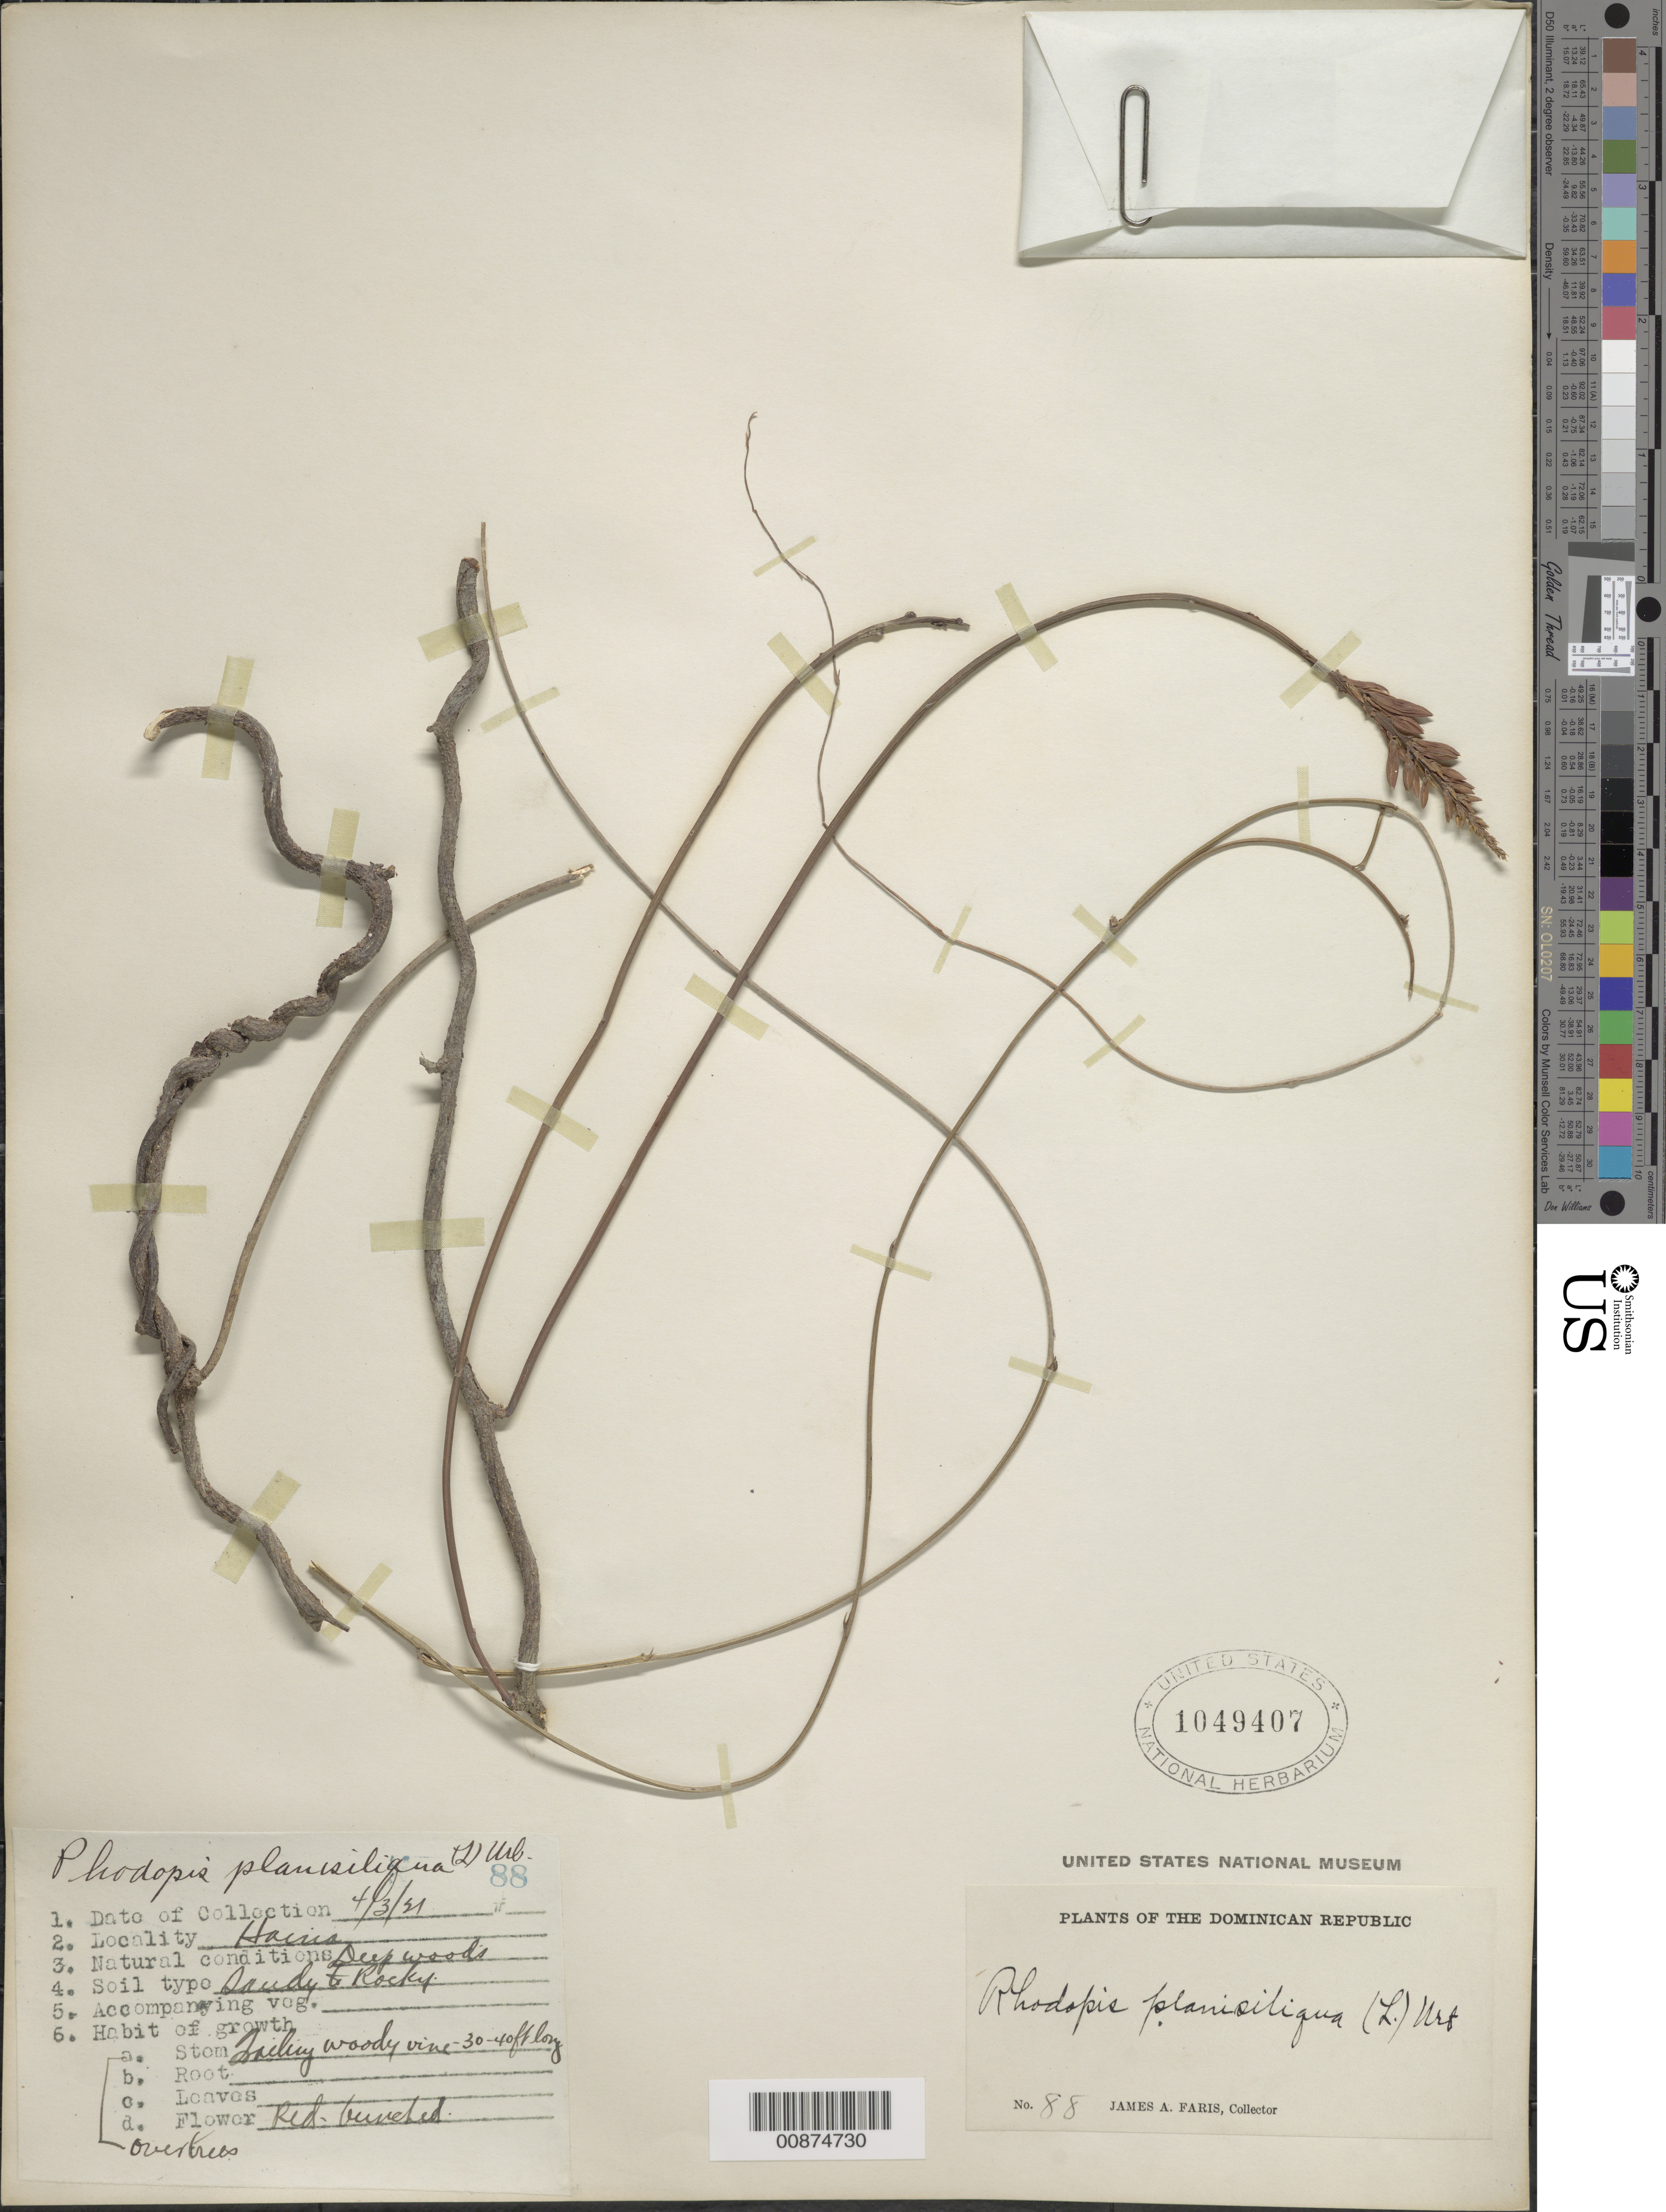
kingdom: Plantae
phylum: Tracheophyta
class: Magnoliopsida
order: Fabales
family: Fabaceae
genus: Rhodopis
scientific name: Rhodopis planisiliqua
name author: (L.) Urb.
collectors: J. Faris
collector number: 88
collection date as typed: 04 Mar 1921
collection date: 1921-03-04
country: Dominican Republic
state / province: San Cristóbal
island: Hispaniola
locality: Haina.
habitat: Over trees. Deep woods. Sandy and rocky soil.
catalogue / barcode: US 1049407